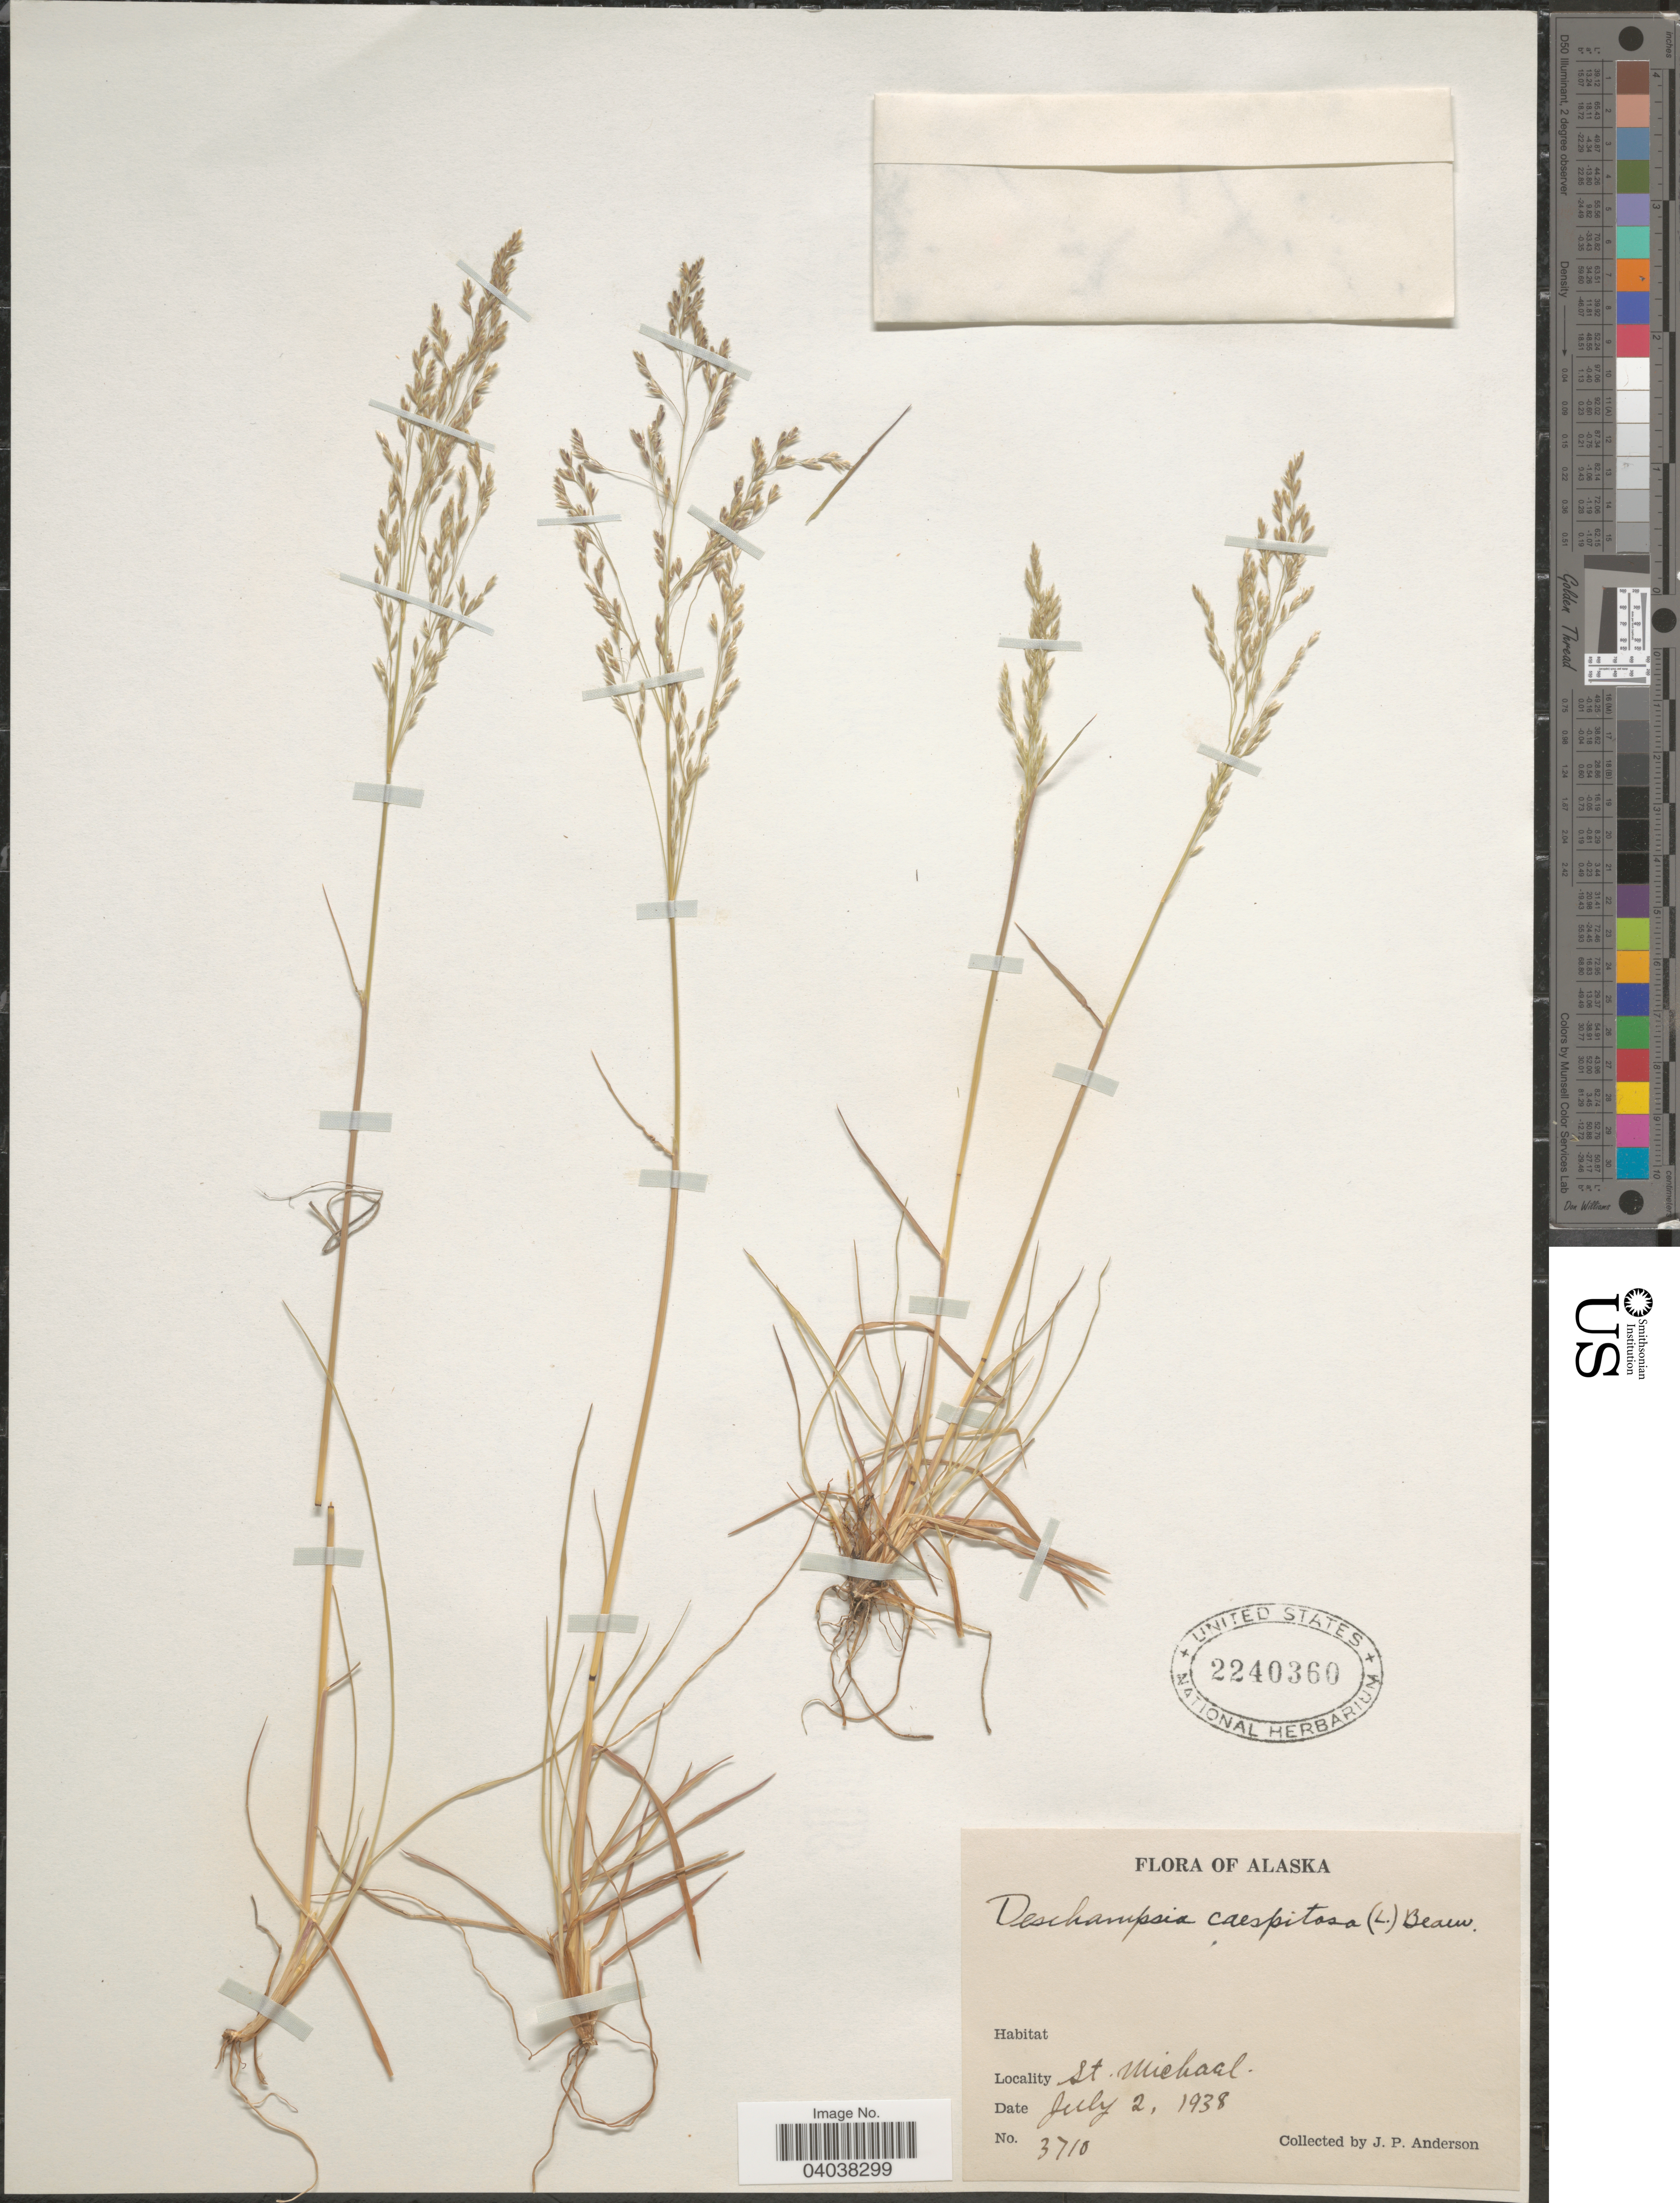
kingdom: Plantae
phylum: Tracheophyta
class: Liliopsida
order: Poales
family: Poaceae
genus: Deschampsia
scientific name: Deschampsia cespitosa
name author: (L.) P. Beauv.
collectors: J. P. Anderson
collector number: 3710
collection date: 1938-07-02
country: United States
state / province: Alaska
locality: St. Michael.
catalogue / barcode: US 2240360